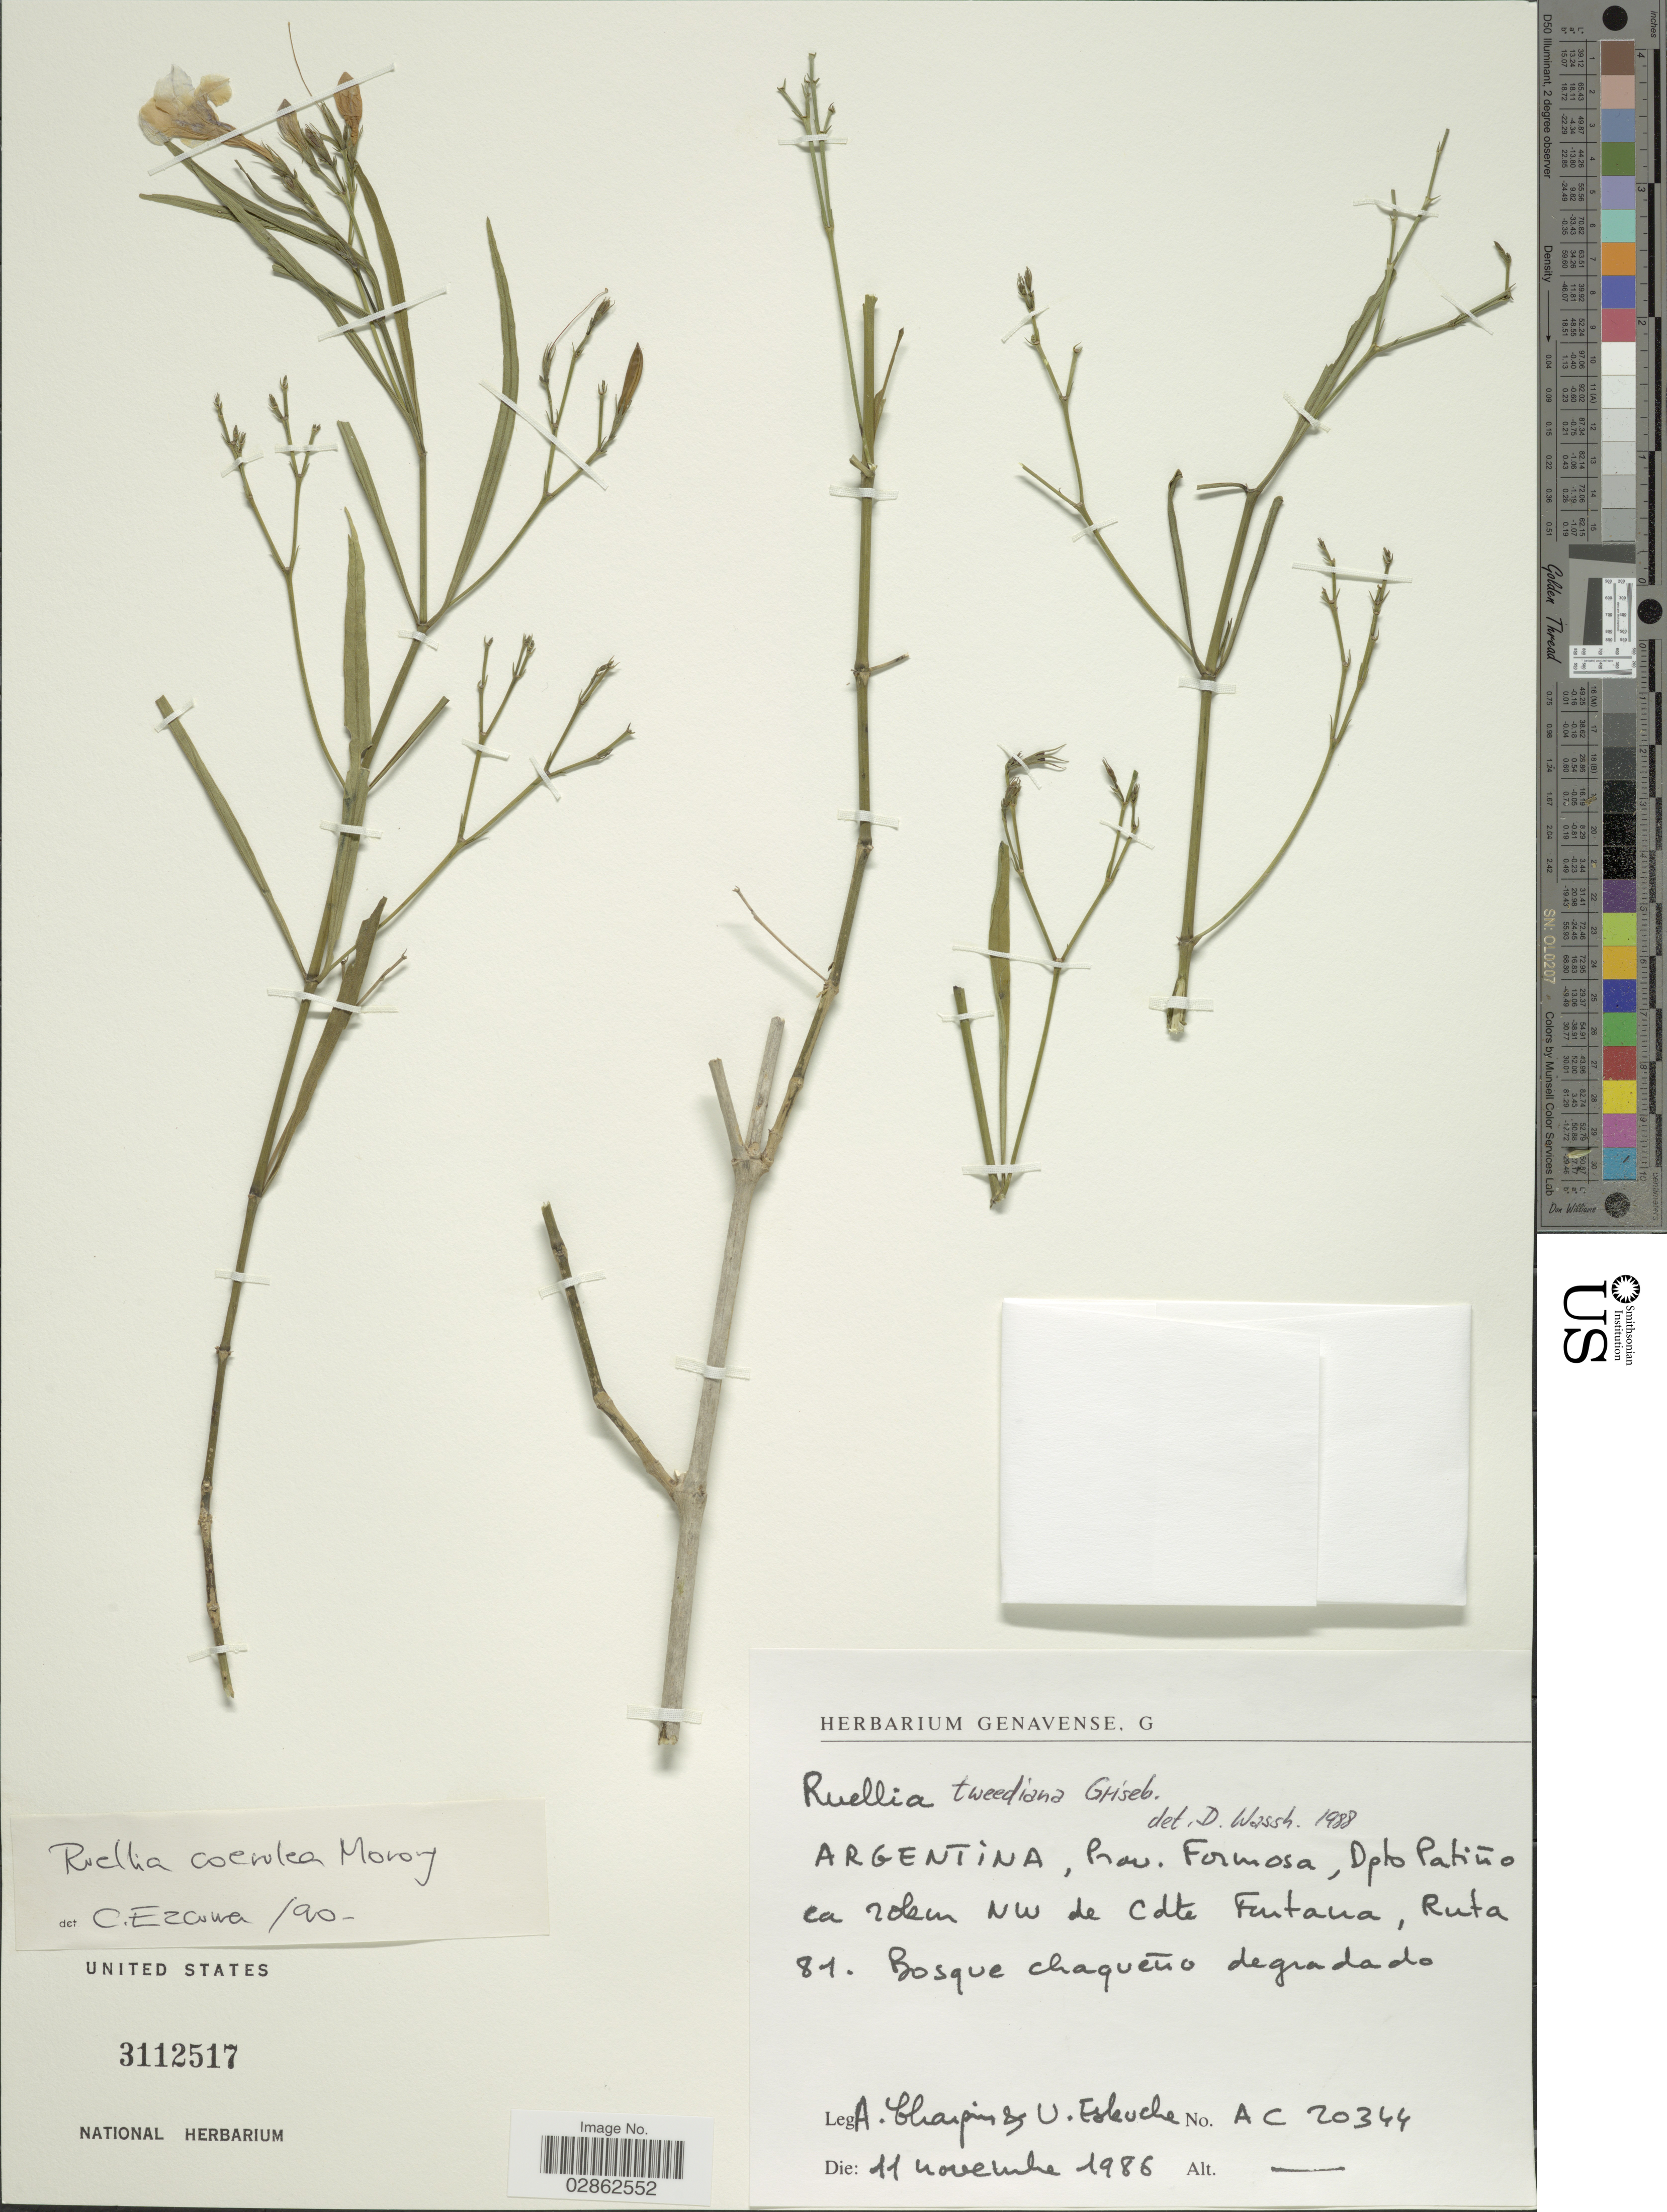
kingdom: Plantae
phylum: Tracheophyta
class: Magnoliopsida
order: Lamiales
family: Acanthaceae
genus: Ruellia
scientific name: Ruellia coerulea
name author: Morong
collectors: A. Charpin & U. Esleuche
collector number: AC20344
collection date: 1986-11-11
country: Argentina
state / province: Formosa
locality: Dpto Patiño ca rolem [interpreted] NW de Cdte Fontana, Ruta 81.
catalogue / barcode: US 3112517